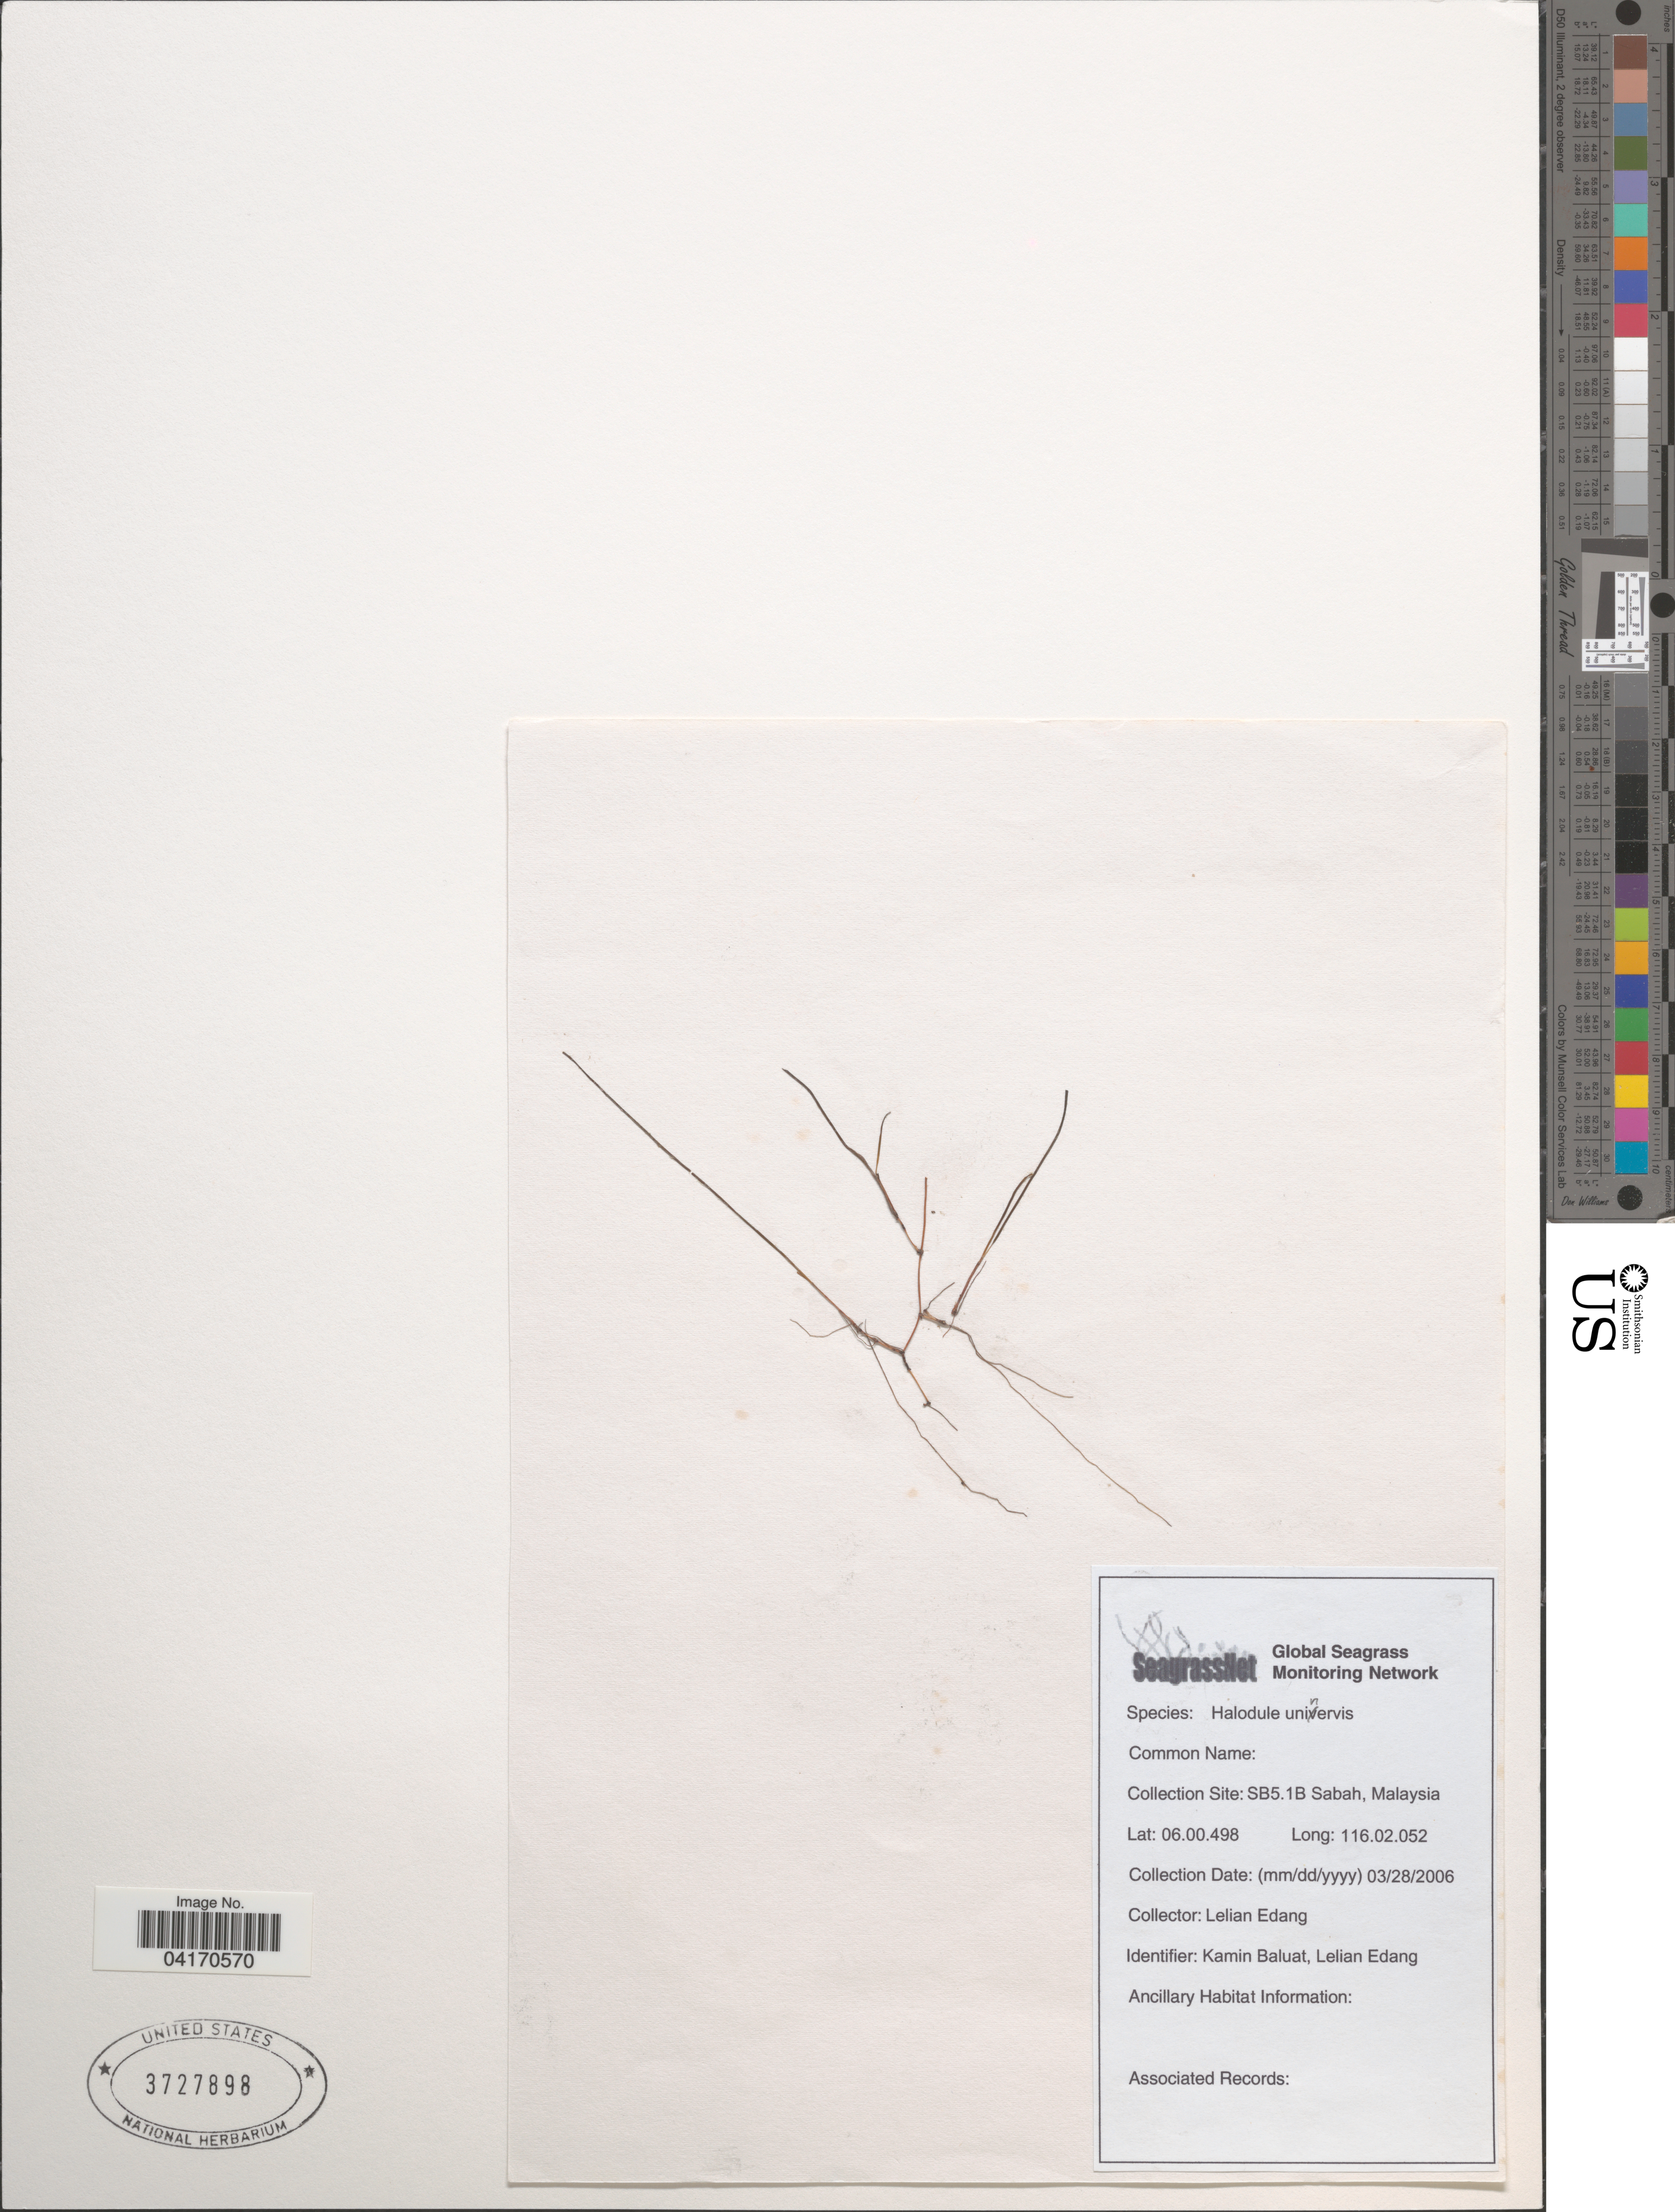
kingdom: Plantae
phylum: Tracheophyta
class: Liliopsida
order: Alismatales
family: Cymodoceaceae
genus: Halodule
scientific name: Halodule uninervis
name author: (Forssk.) Asch.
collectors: L. Edang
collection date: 2006-03-28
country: Malaysia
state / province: Sabah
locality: Collection Site: SB5.1B.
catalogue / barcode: US 3727898